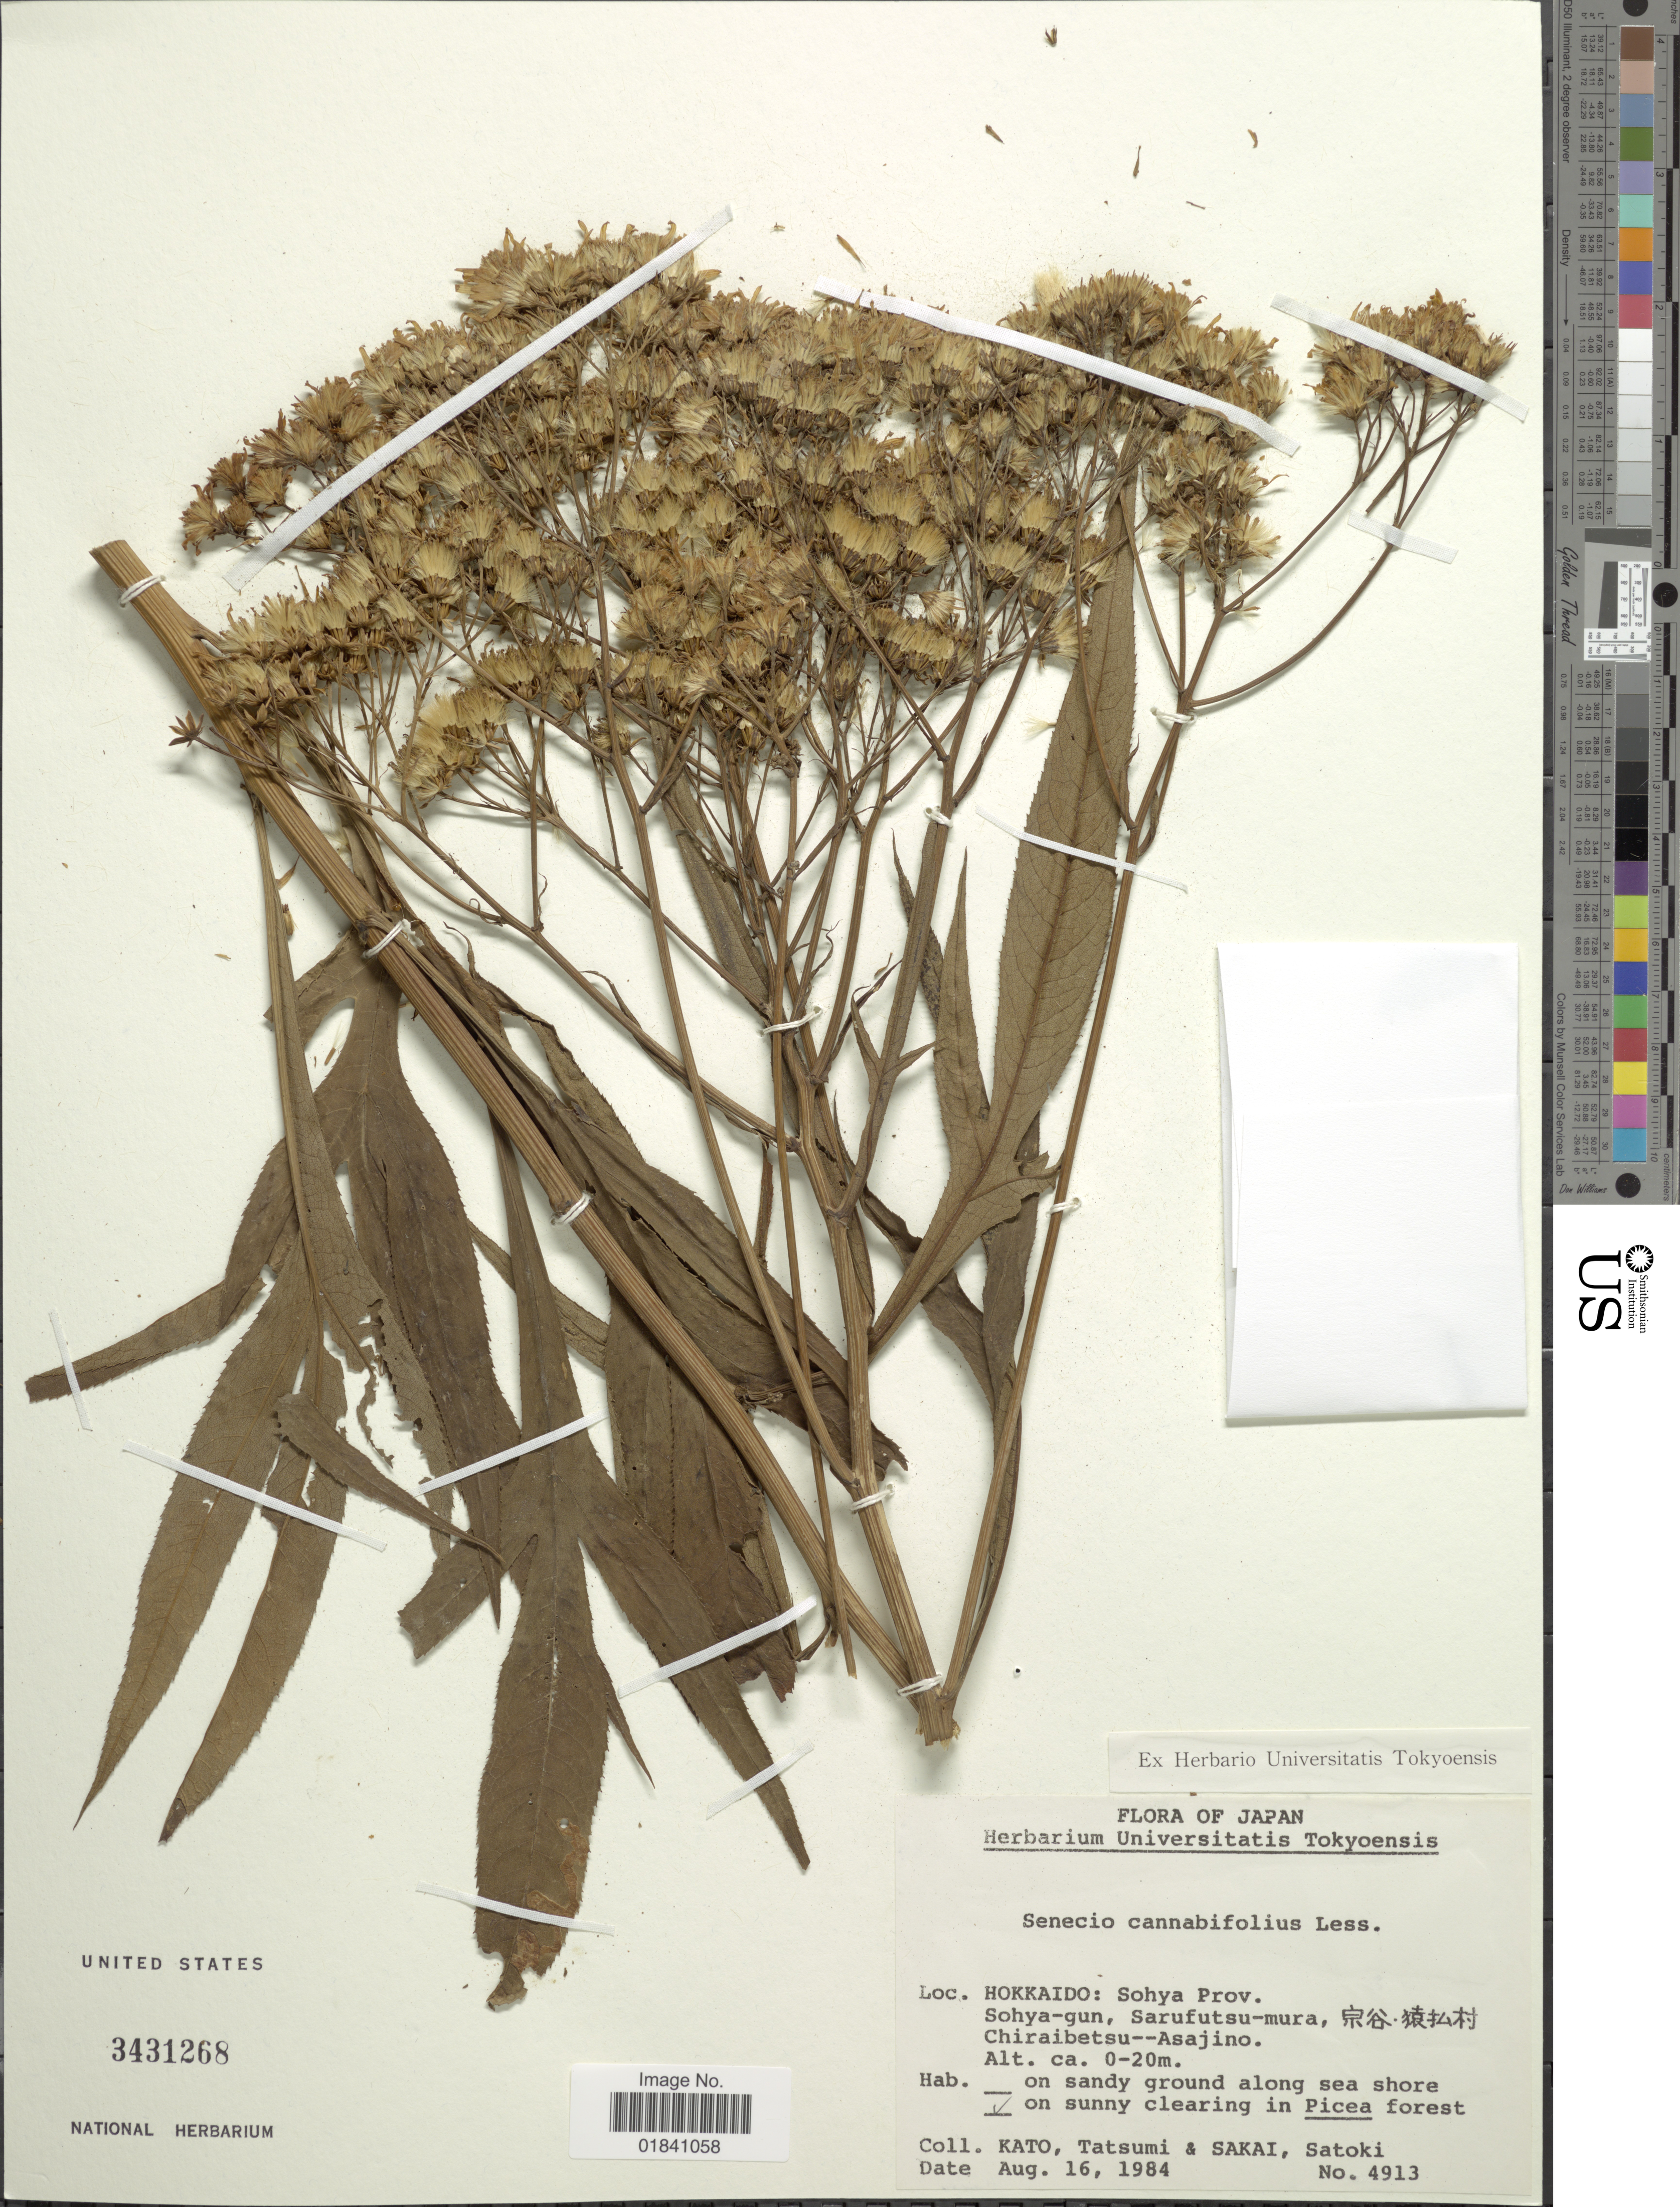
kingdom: Plantae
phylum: Tracheophyta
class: Magnoliopsida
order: Asterales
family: Asteraceae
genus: Senecio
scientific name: Senecio cannabifolius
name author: Less.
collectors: -- Kato, -. Tatsumi, Sakai & Satoki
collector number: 4913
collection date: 1984-08-16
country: Japan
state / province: Hokkaidō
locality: Sohya Prov. Sohya-gun, Sarufutsu-mura, Chiraibetsu-Asajino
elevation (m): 0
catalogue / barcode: US 3431268